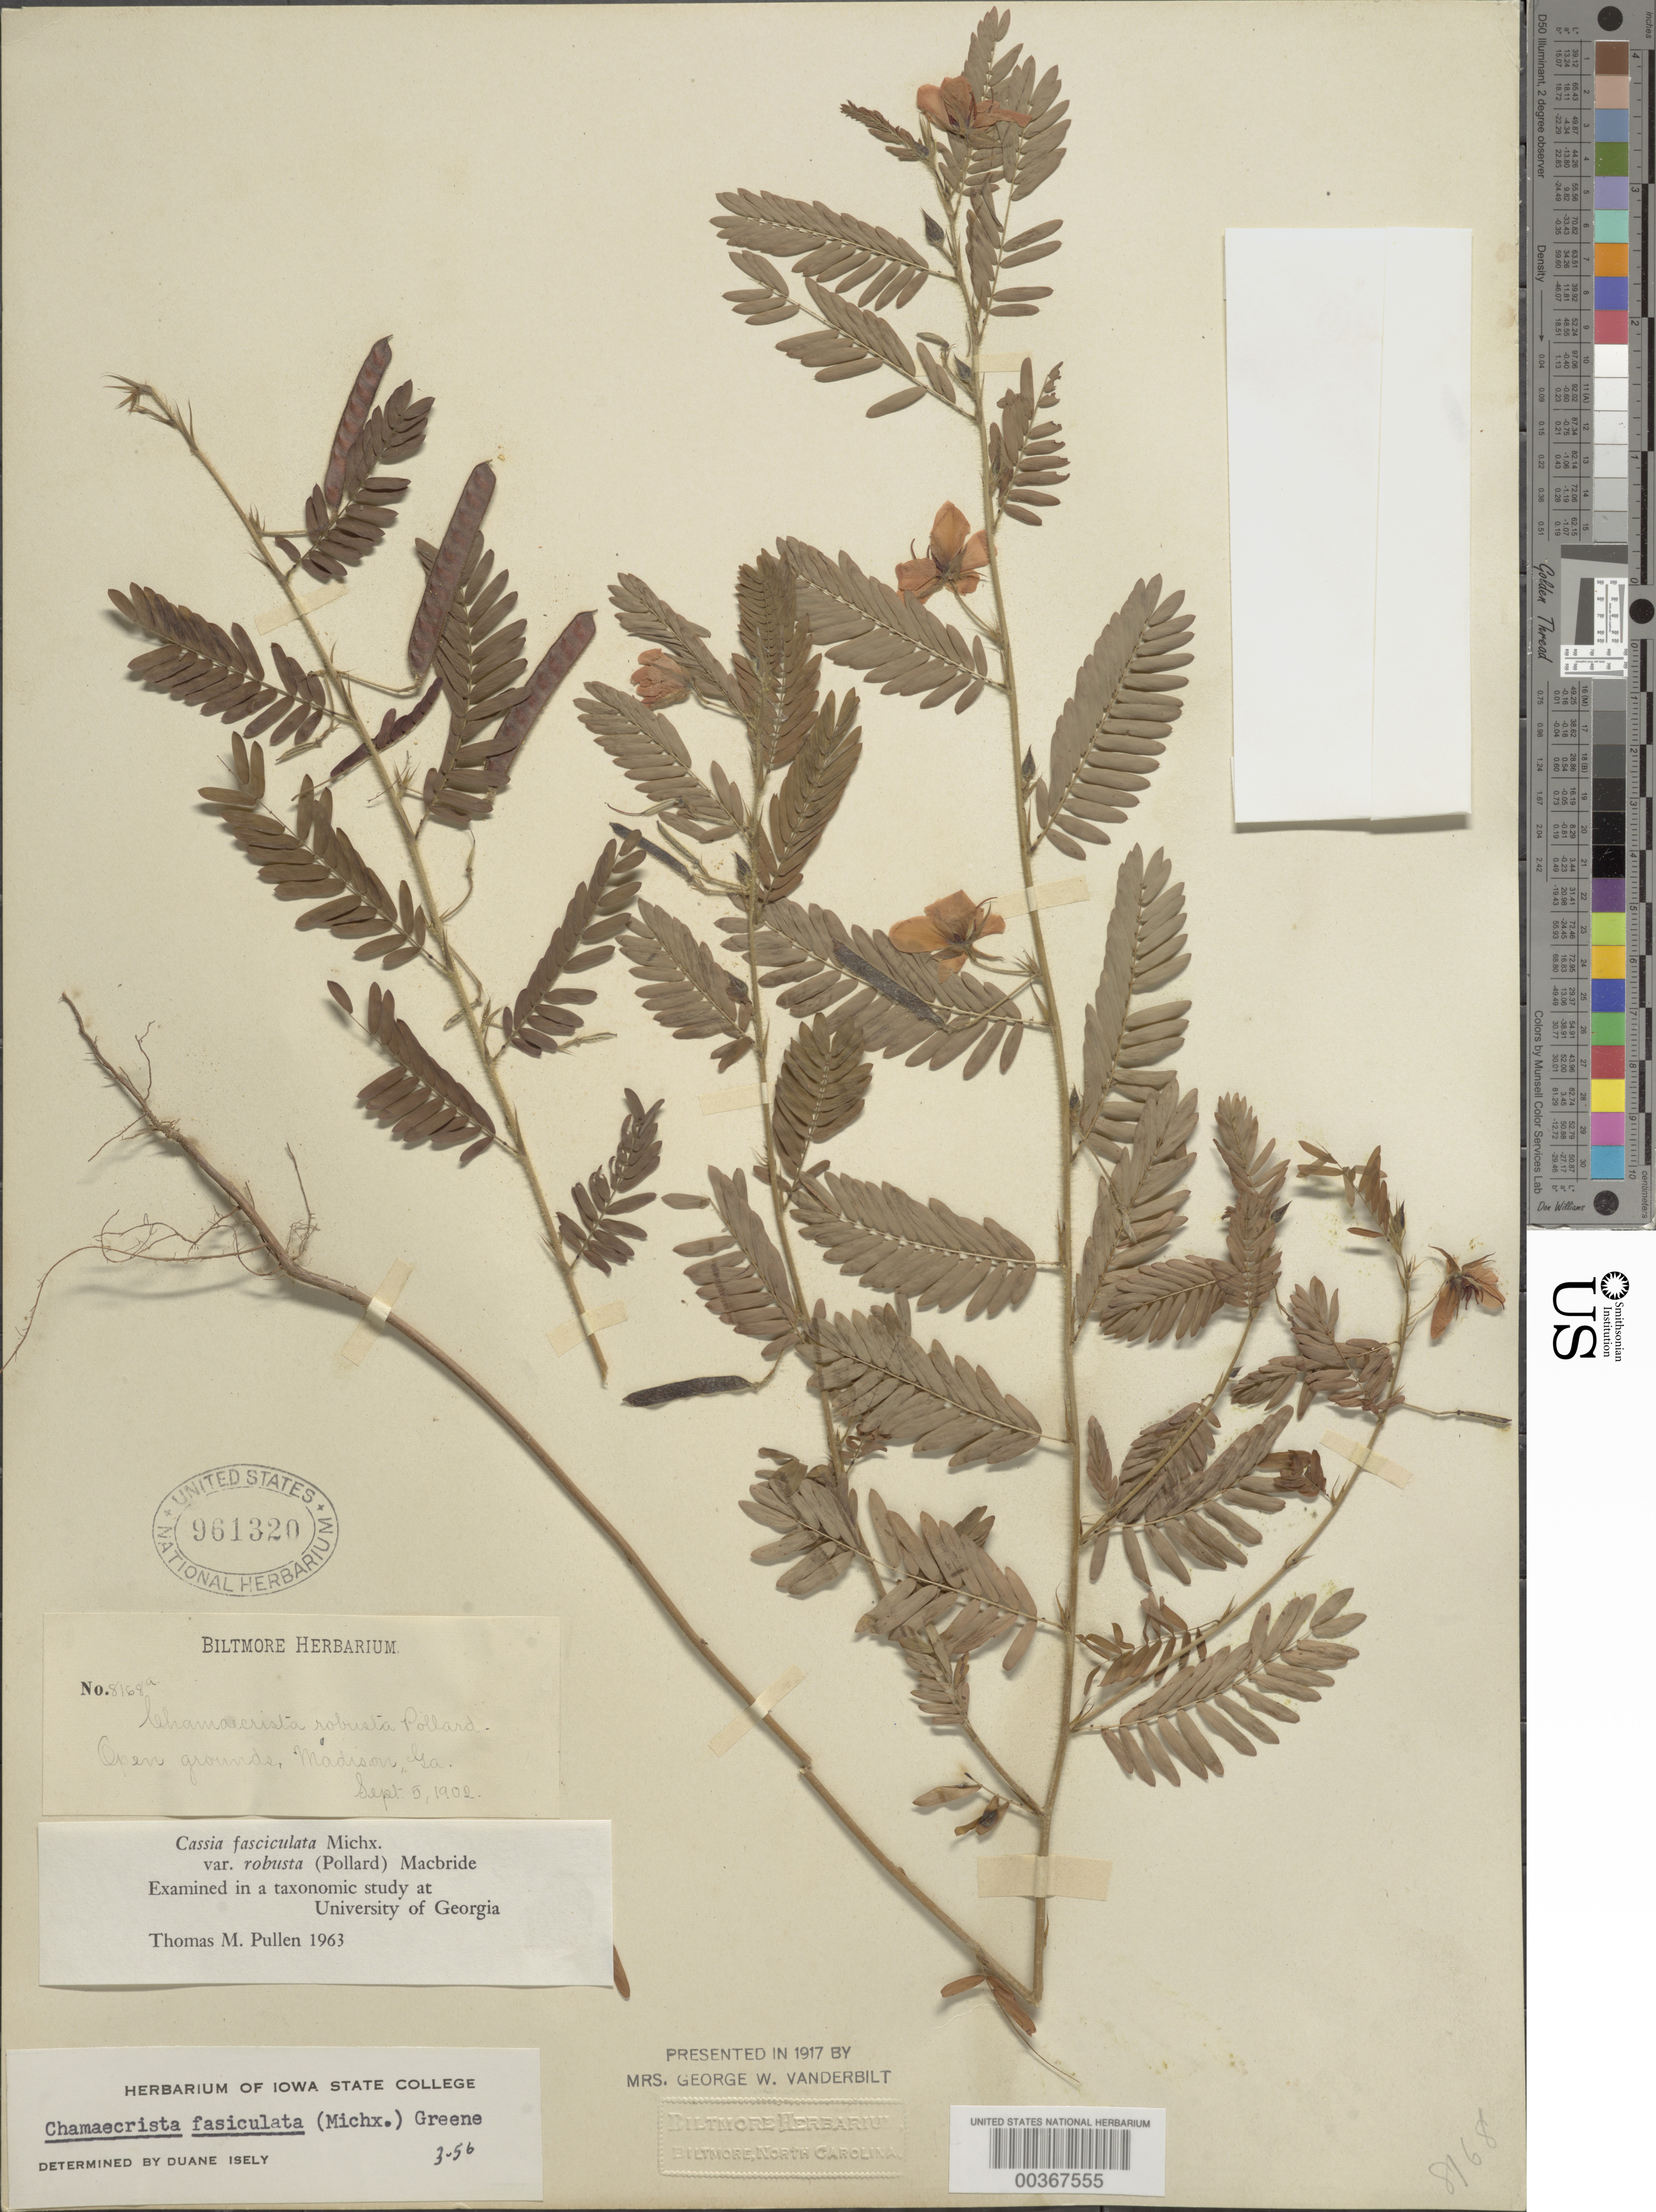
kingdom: Plantae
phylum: Tracheophyta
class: Magnoliopsida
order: Fabales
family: Fabaceae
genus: Chamaecrista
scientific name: Chamaecrista fasciculata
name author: (Michx.) Greene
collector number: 8168a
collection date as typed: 05 Sep 1902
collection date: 1902-09-05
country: United States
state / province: Georgia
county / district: Madison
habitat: Open grounds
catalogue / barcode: US 961320